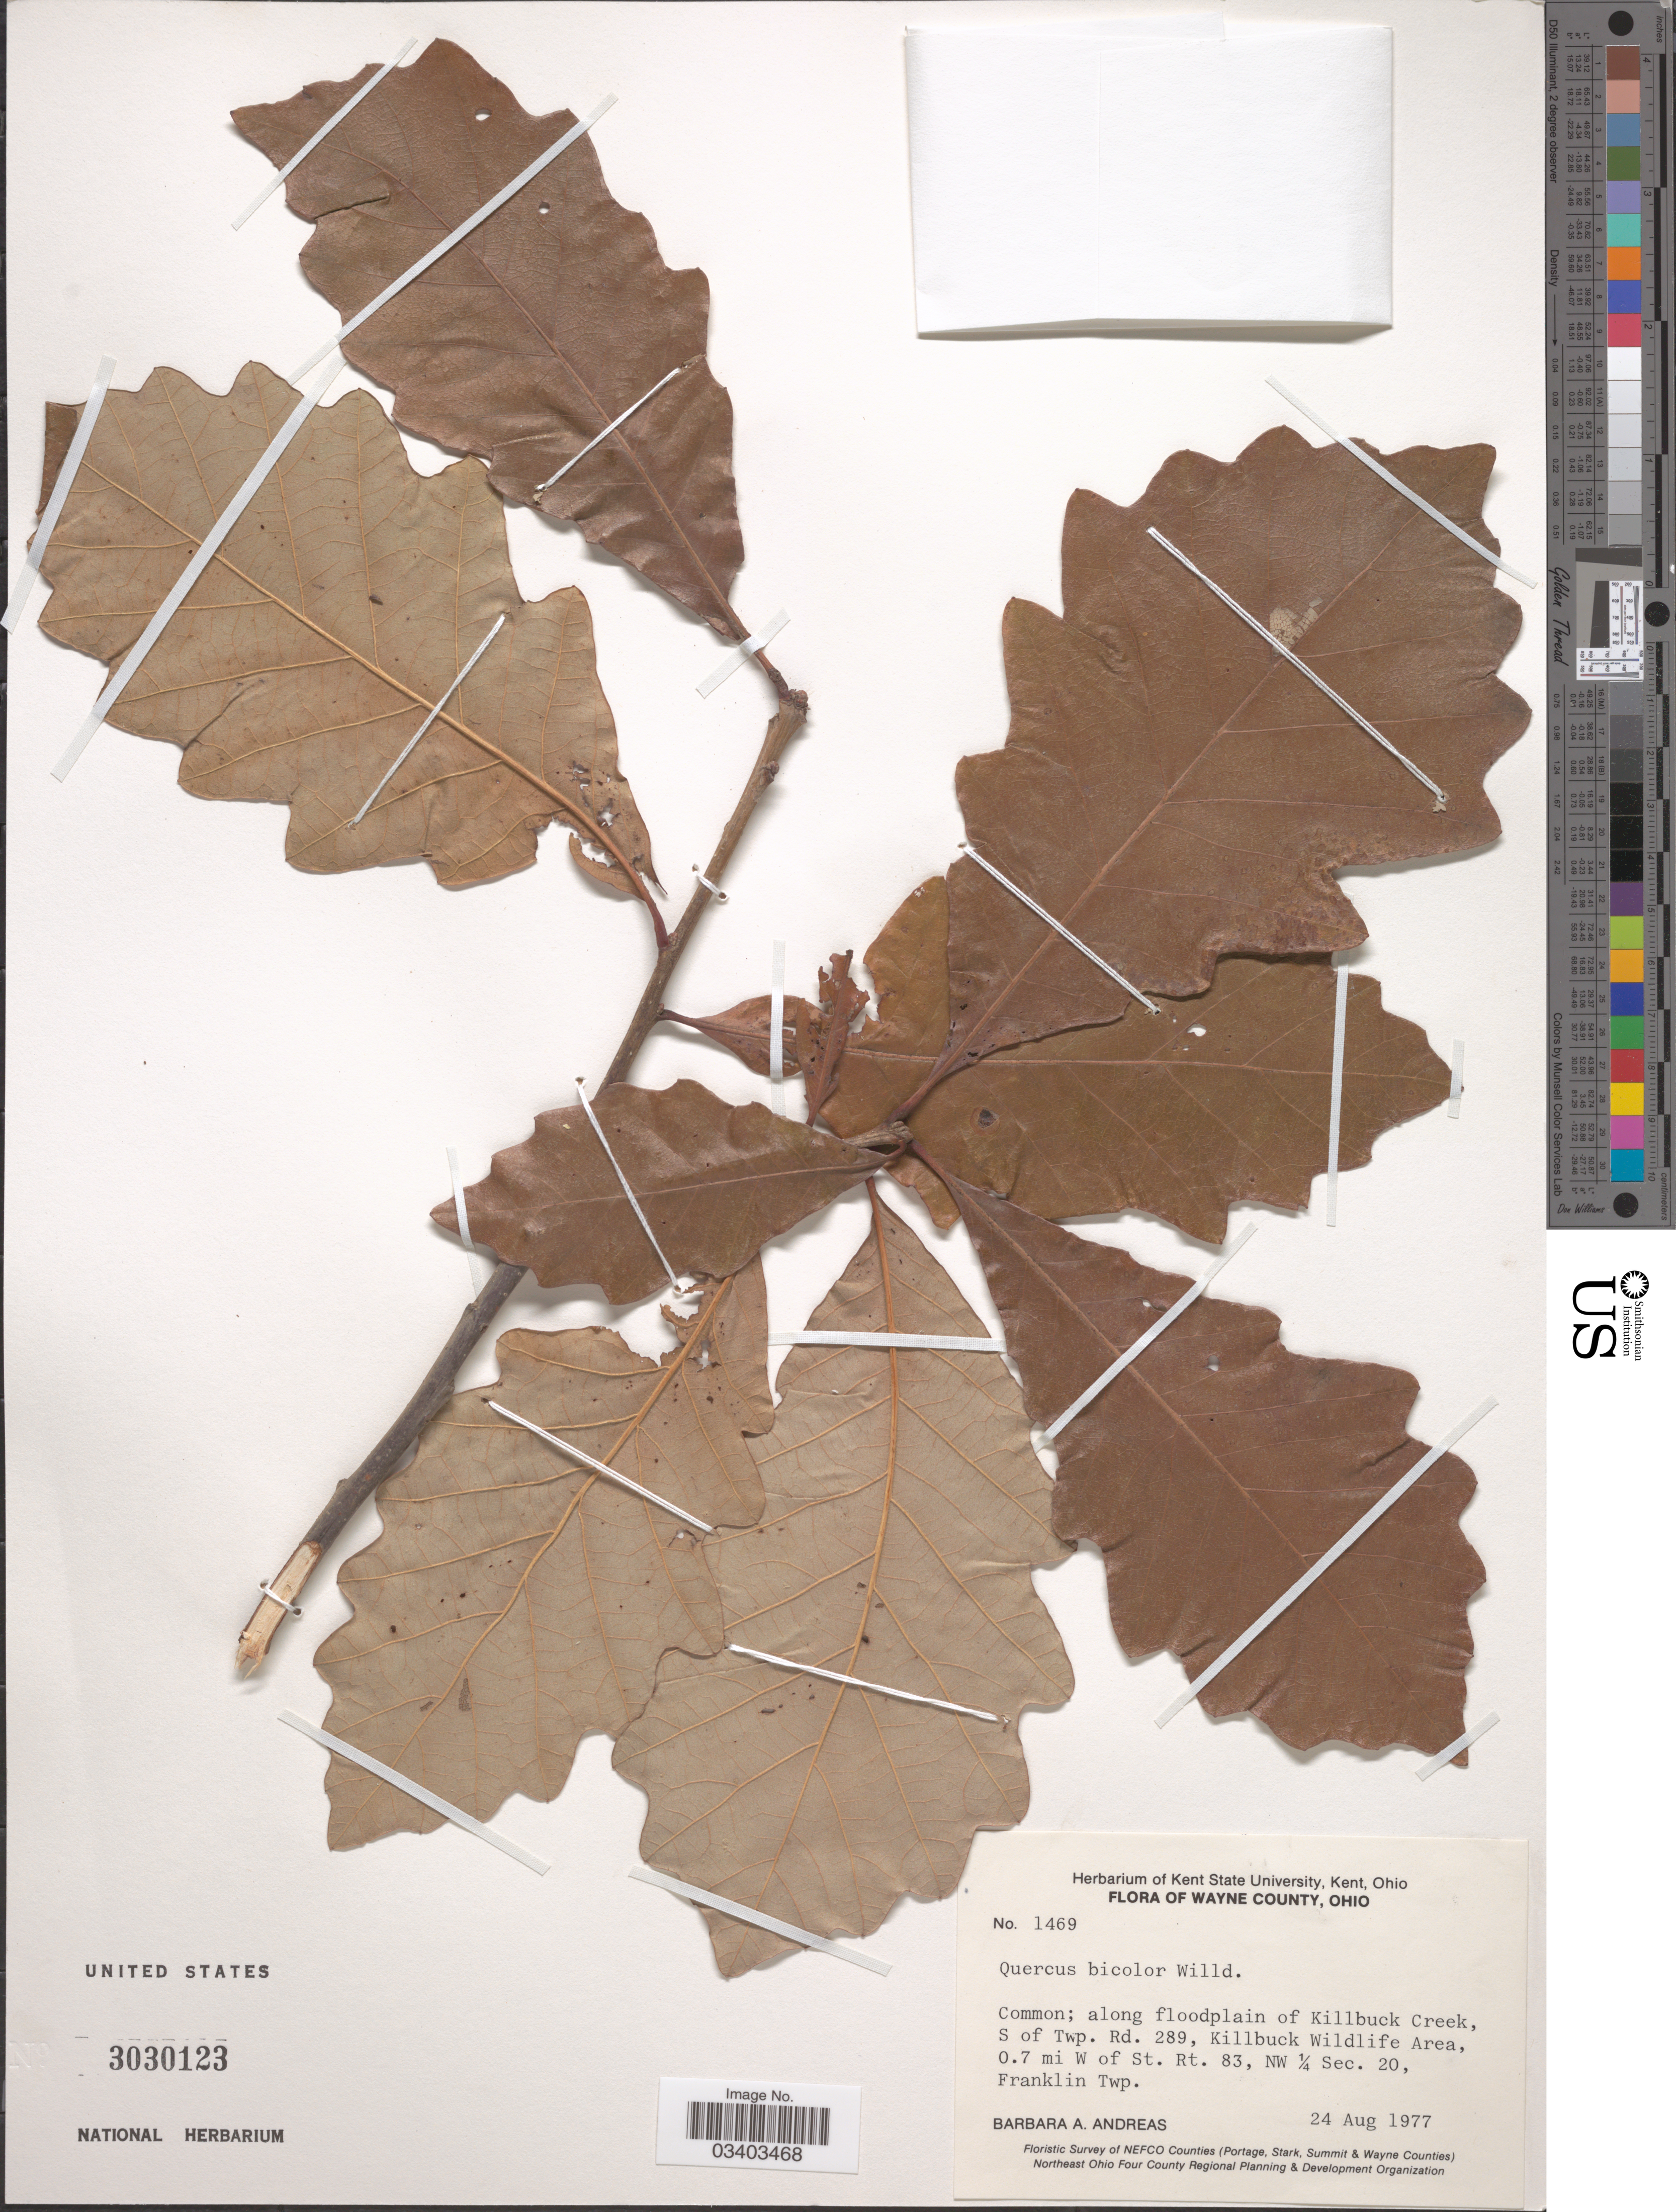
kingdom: Plantae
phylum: Tracheophyta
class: Magnoliopsida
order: Fagales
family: Fagaceae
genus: Quercus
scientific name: Quercus bicolor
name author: Willd.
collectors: B. A. Andreas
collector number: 1469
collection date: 1977-08-24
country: United States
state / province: Ohio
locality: Wayne County. Along floodplain of Killbuck Creek, S to Twp. Rd. 289, Killbuck Wildlife Area, 0.7 mi W of St. Rt. 83, NW ¼ Sec. 20, Franklin Twp.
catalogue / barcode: US 3030123